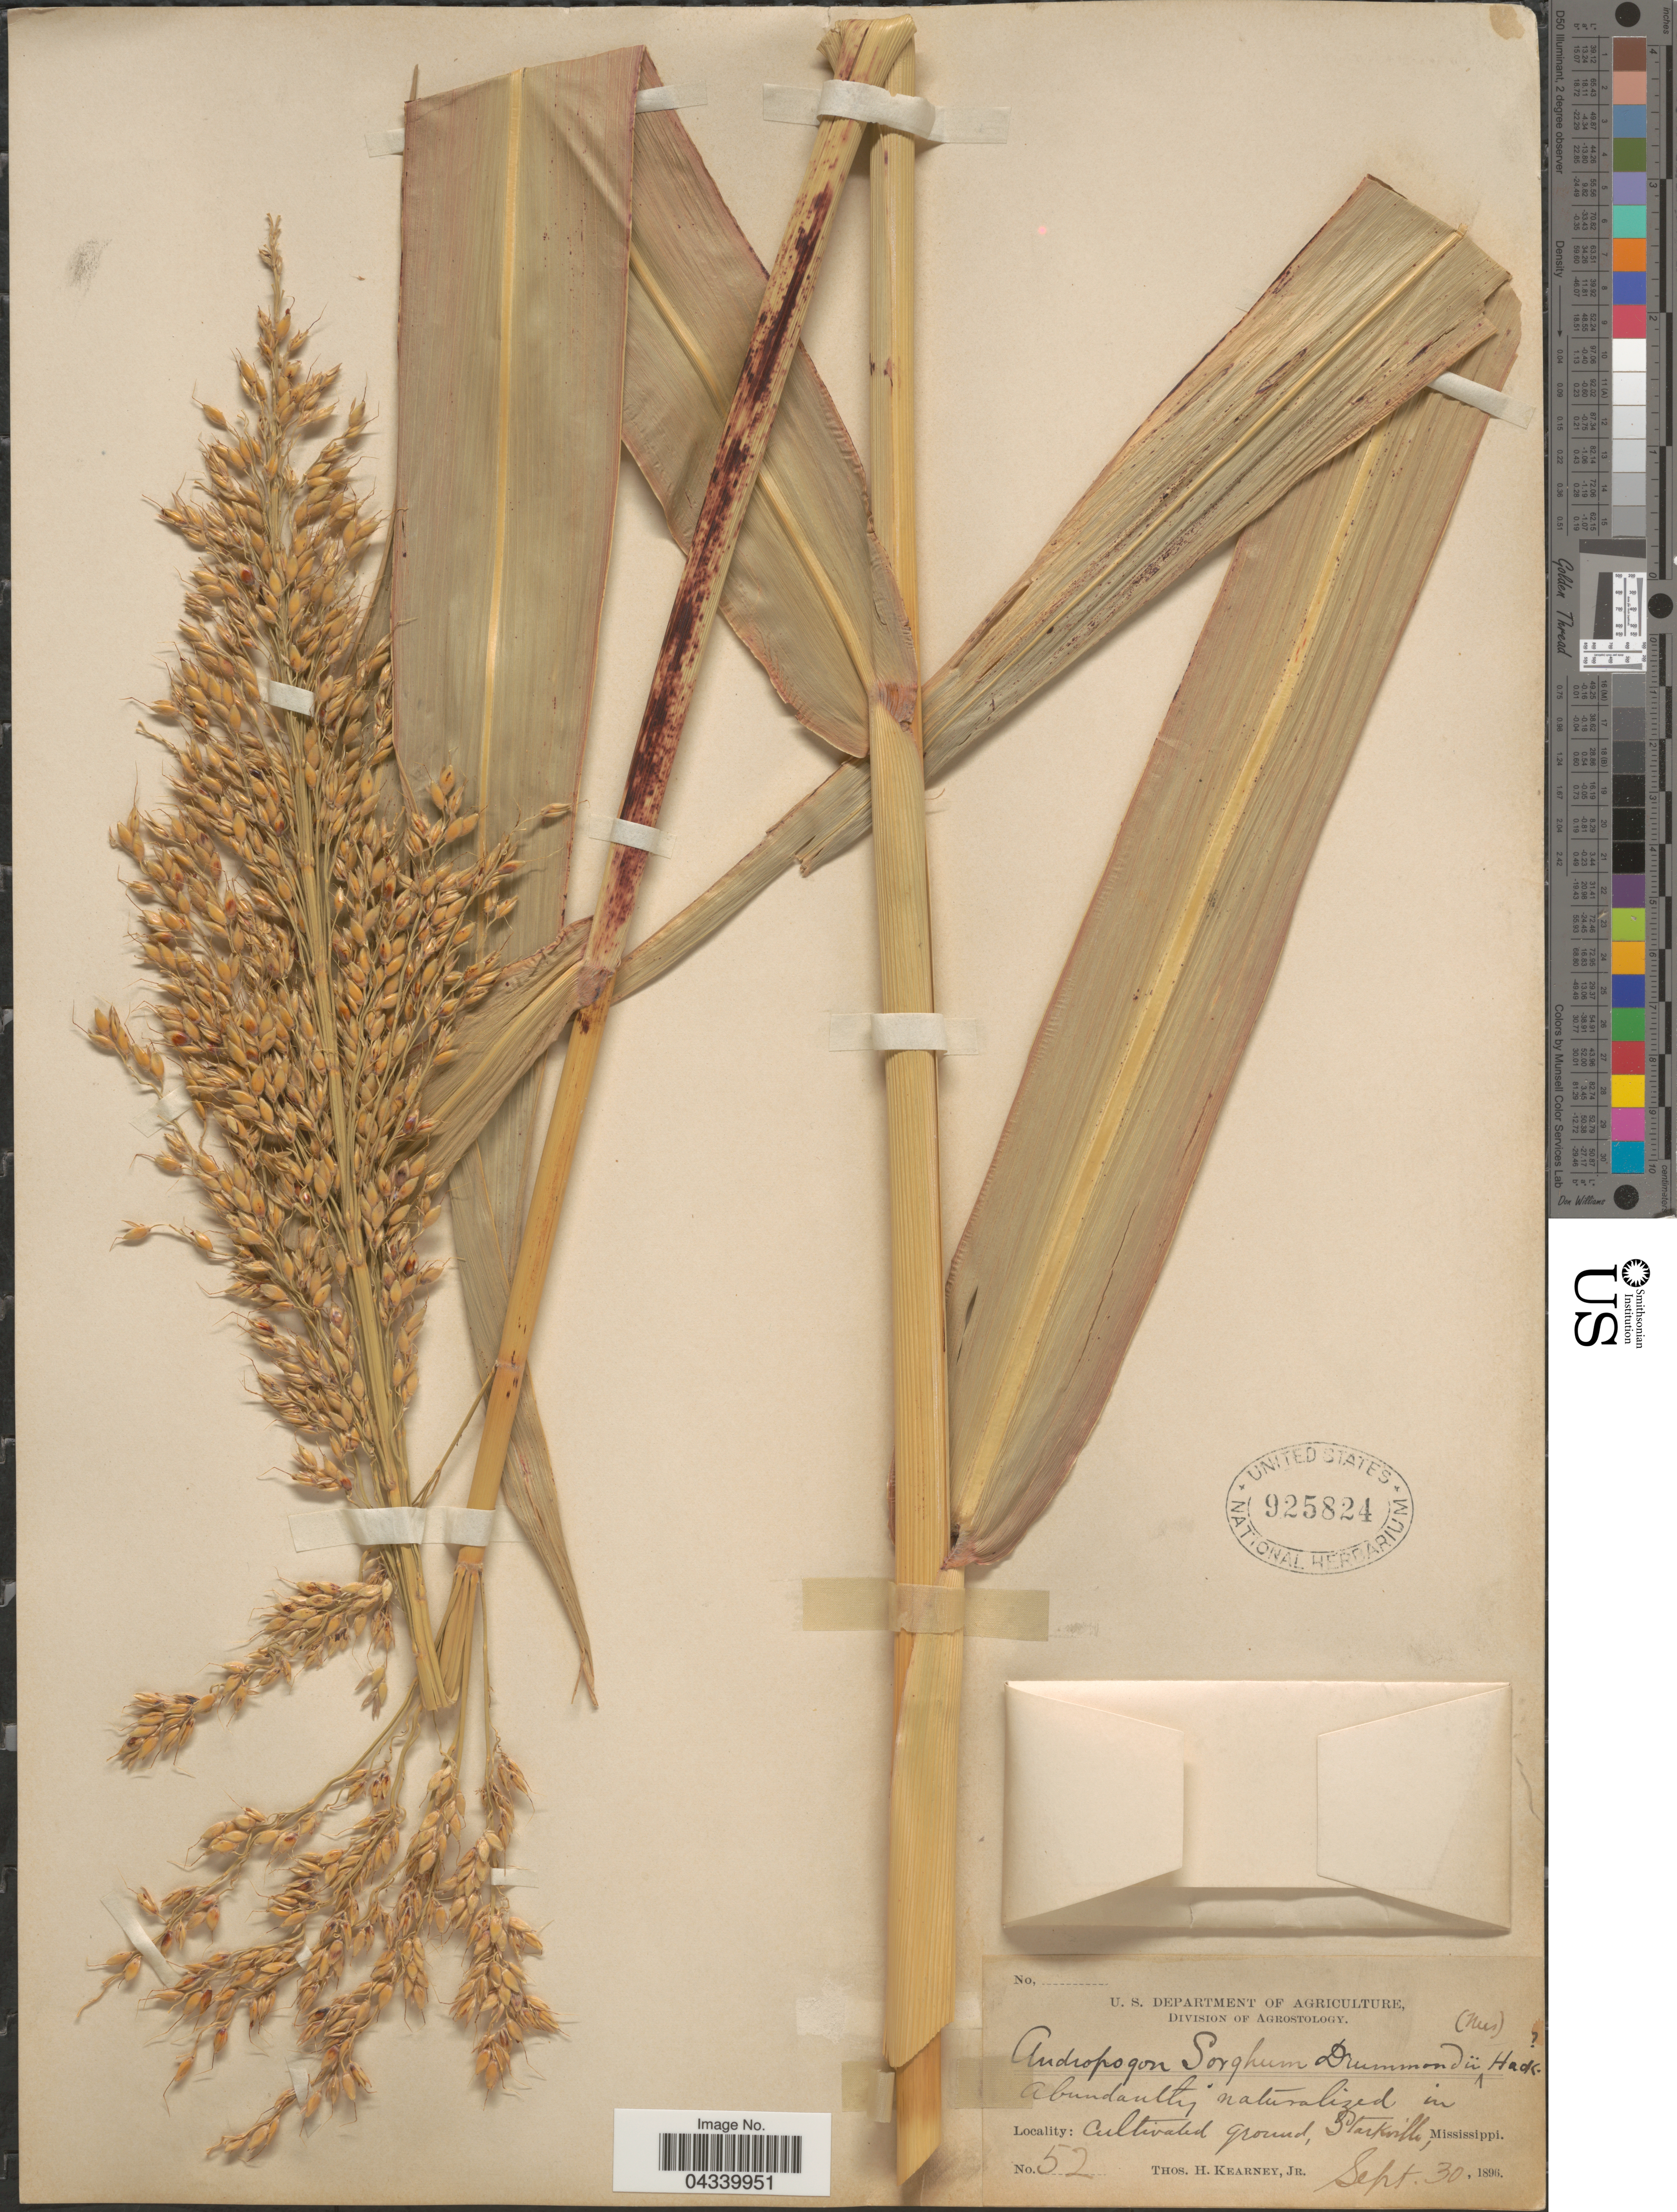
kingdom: Plantae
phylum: Tracheophyta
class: Liliopsida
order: Poales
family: Poaceae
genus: Sorghum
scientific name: Sorghum halepense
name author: (L.) Pers.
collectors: T. H. Kearney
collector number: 52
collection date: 1896-09-30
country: United States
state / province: Mississippi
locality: Abundantly naturalized in Cultivated ground, Starkville.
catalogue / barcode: US 925824